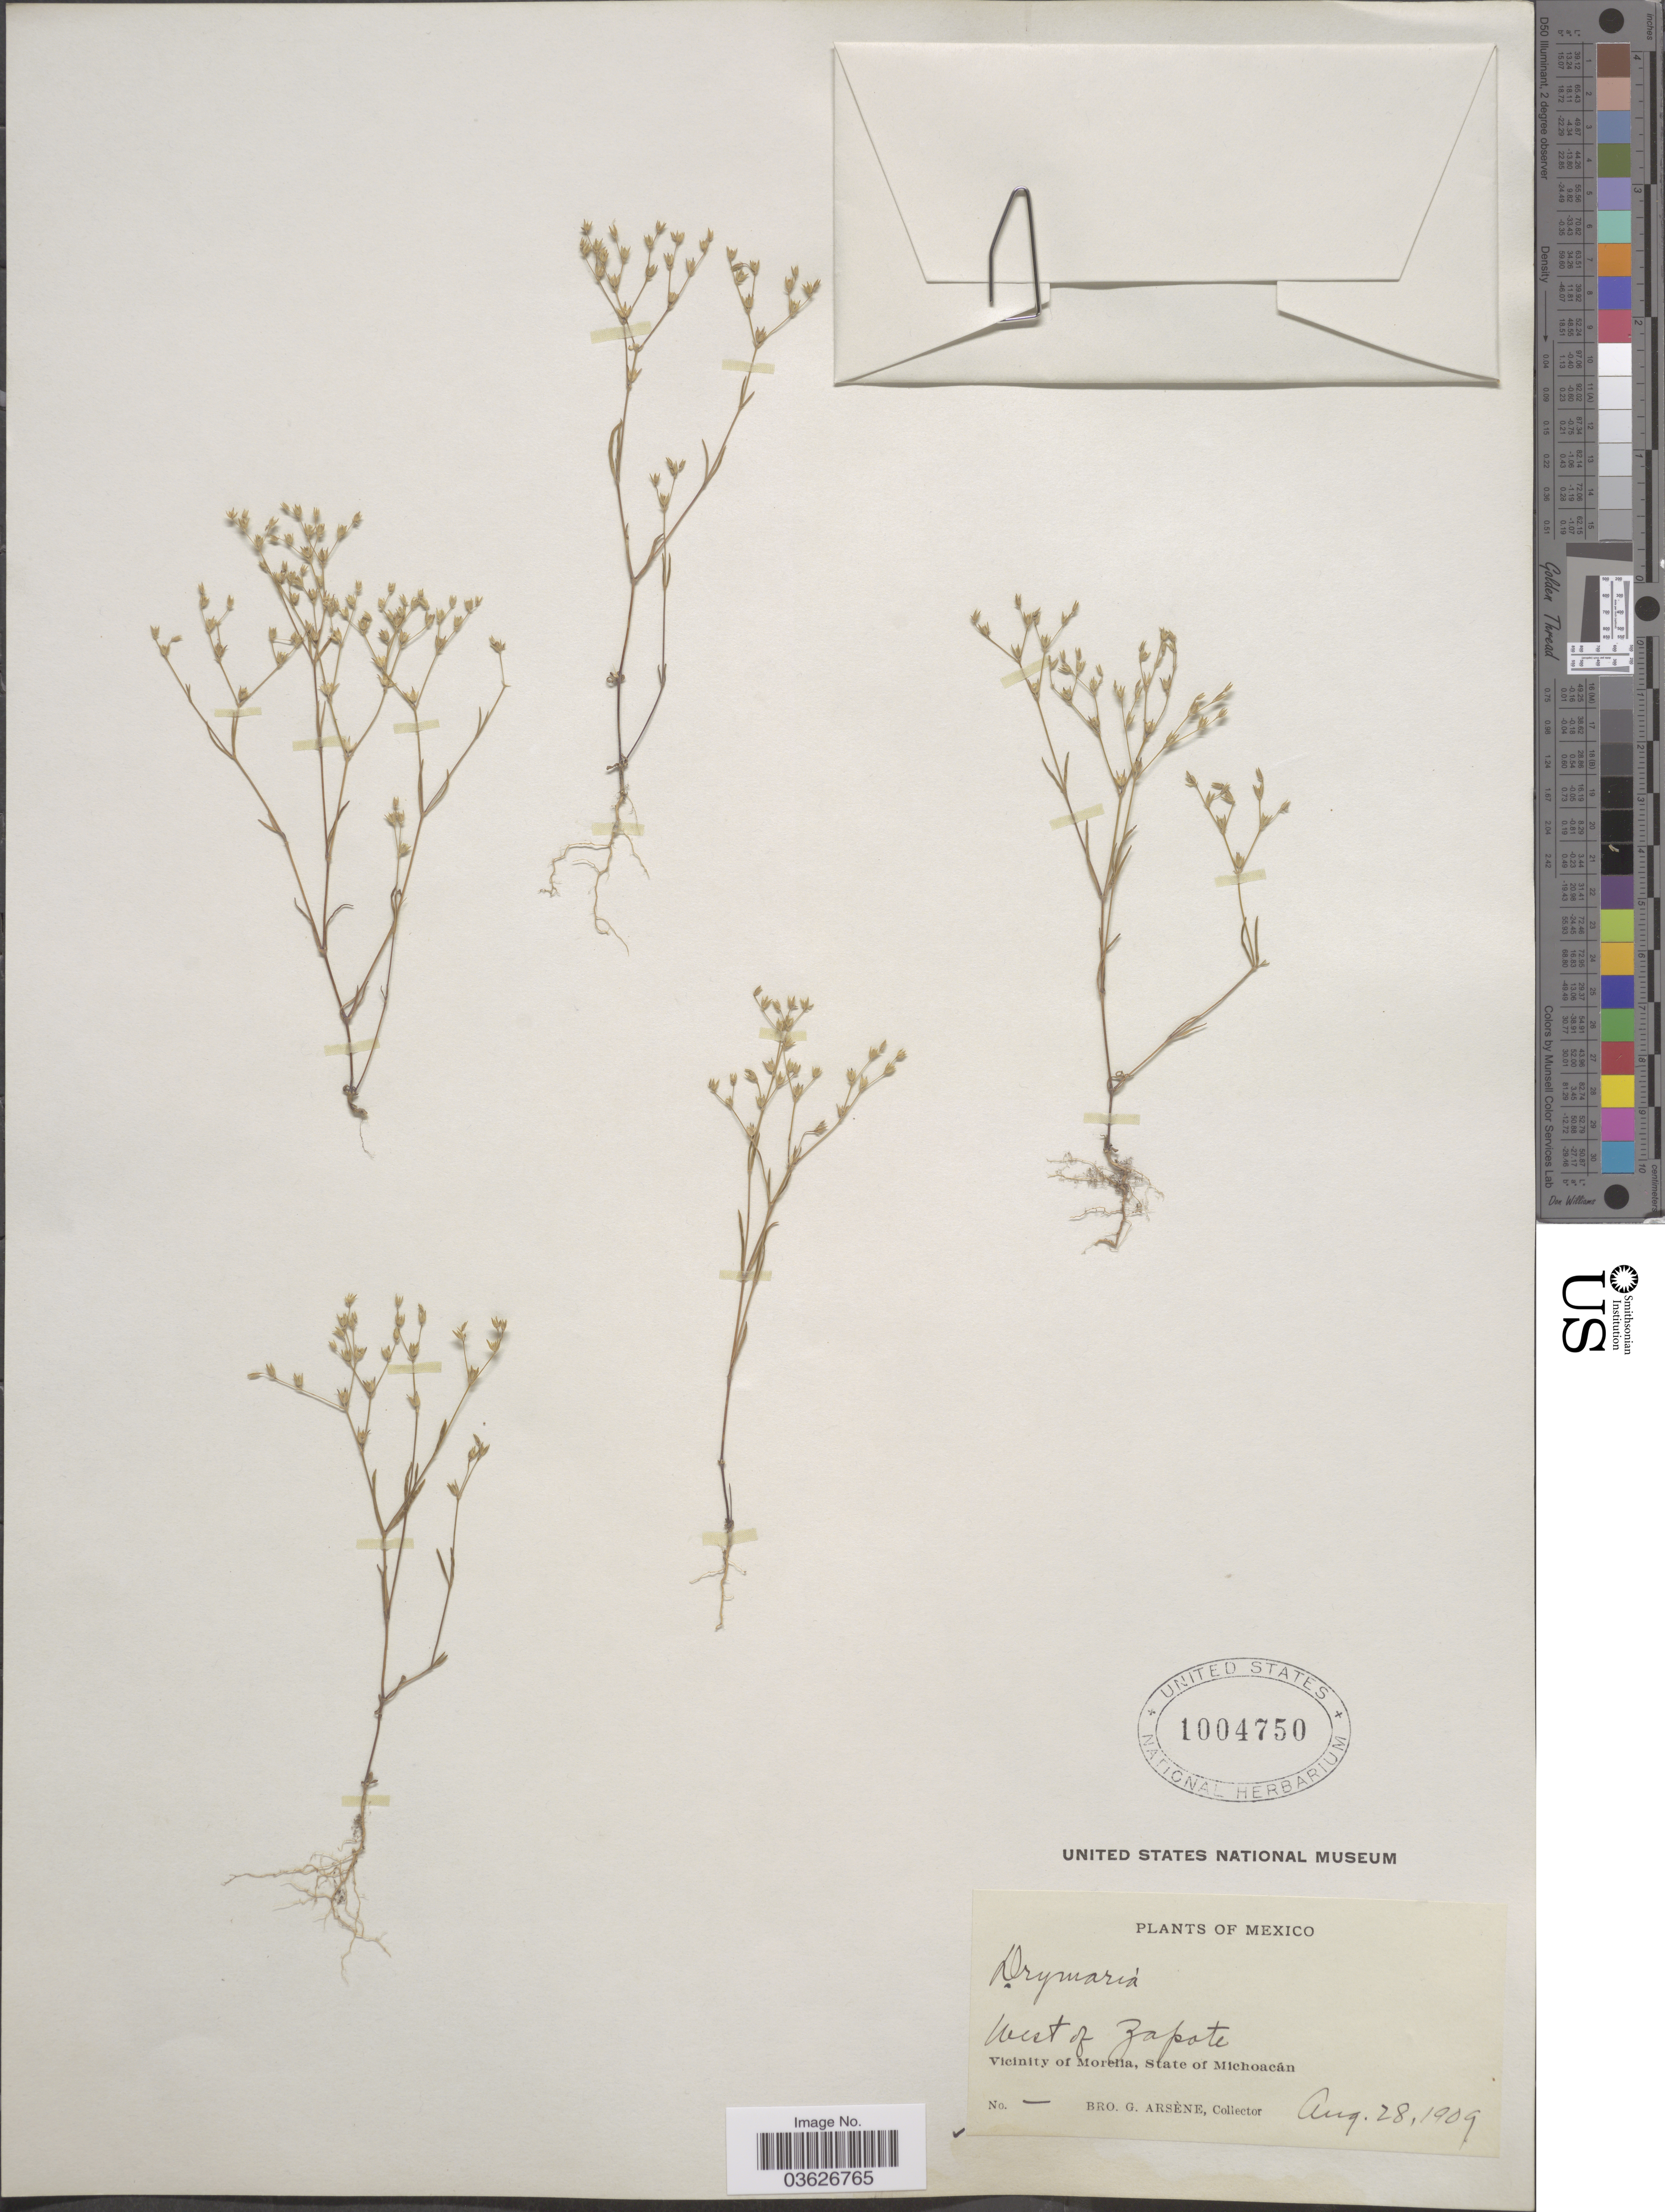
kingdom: Plantae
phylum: Tracheophyta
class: Magnoliopsida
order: Caryophyllales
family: Caryophyllaceae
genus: Drymaria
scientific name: Drymaria leptophylla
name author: (Cham.) Fenzl ex Rohrb.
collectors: Bro. G. Arsène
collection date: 1909-08-28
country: Mexico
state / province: Michoacán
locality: West of Zapote. Vicinity of Morelia.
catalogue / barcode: US 1004750